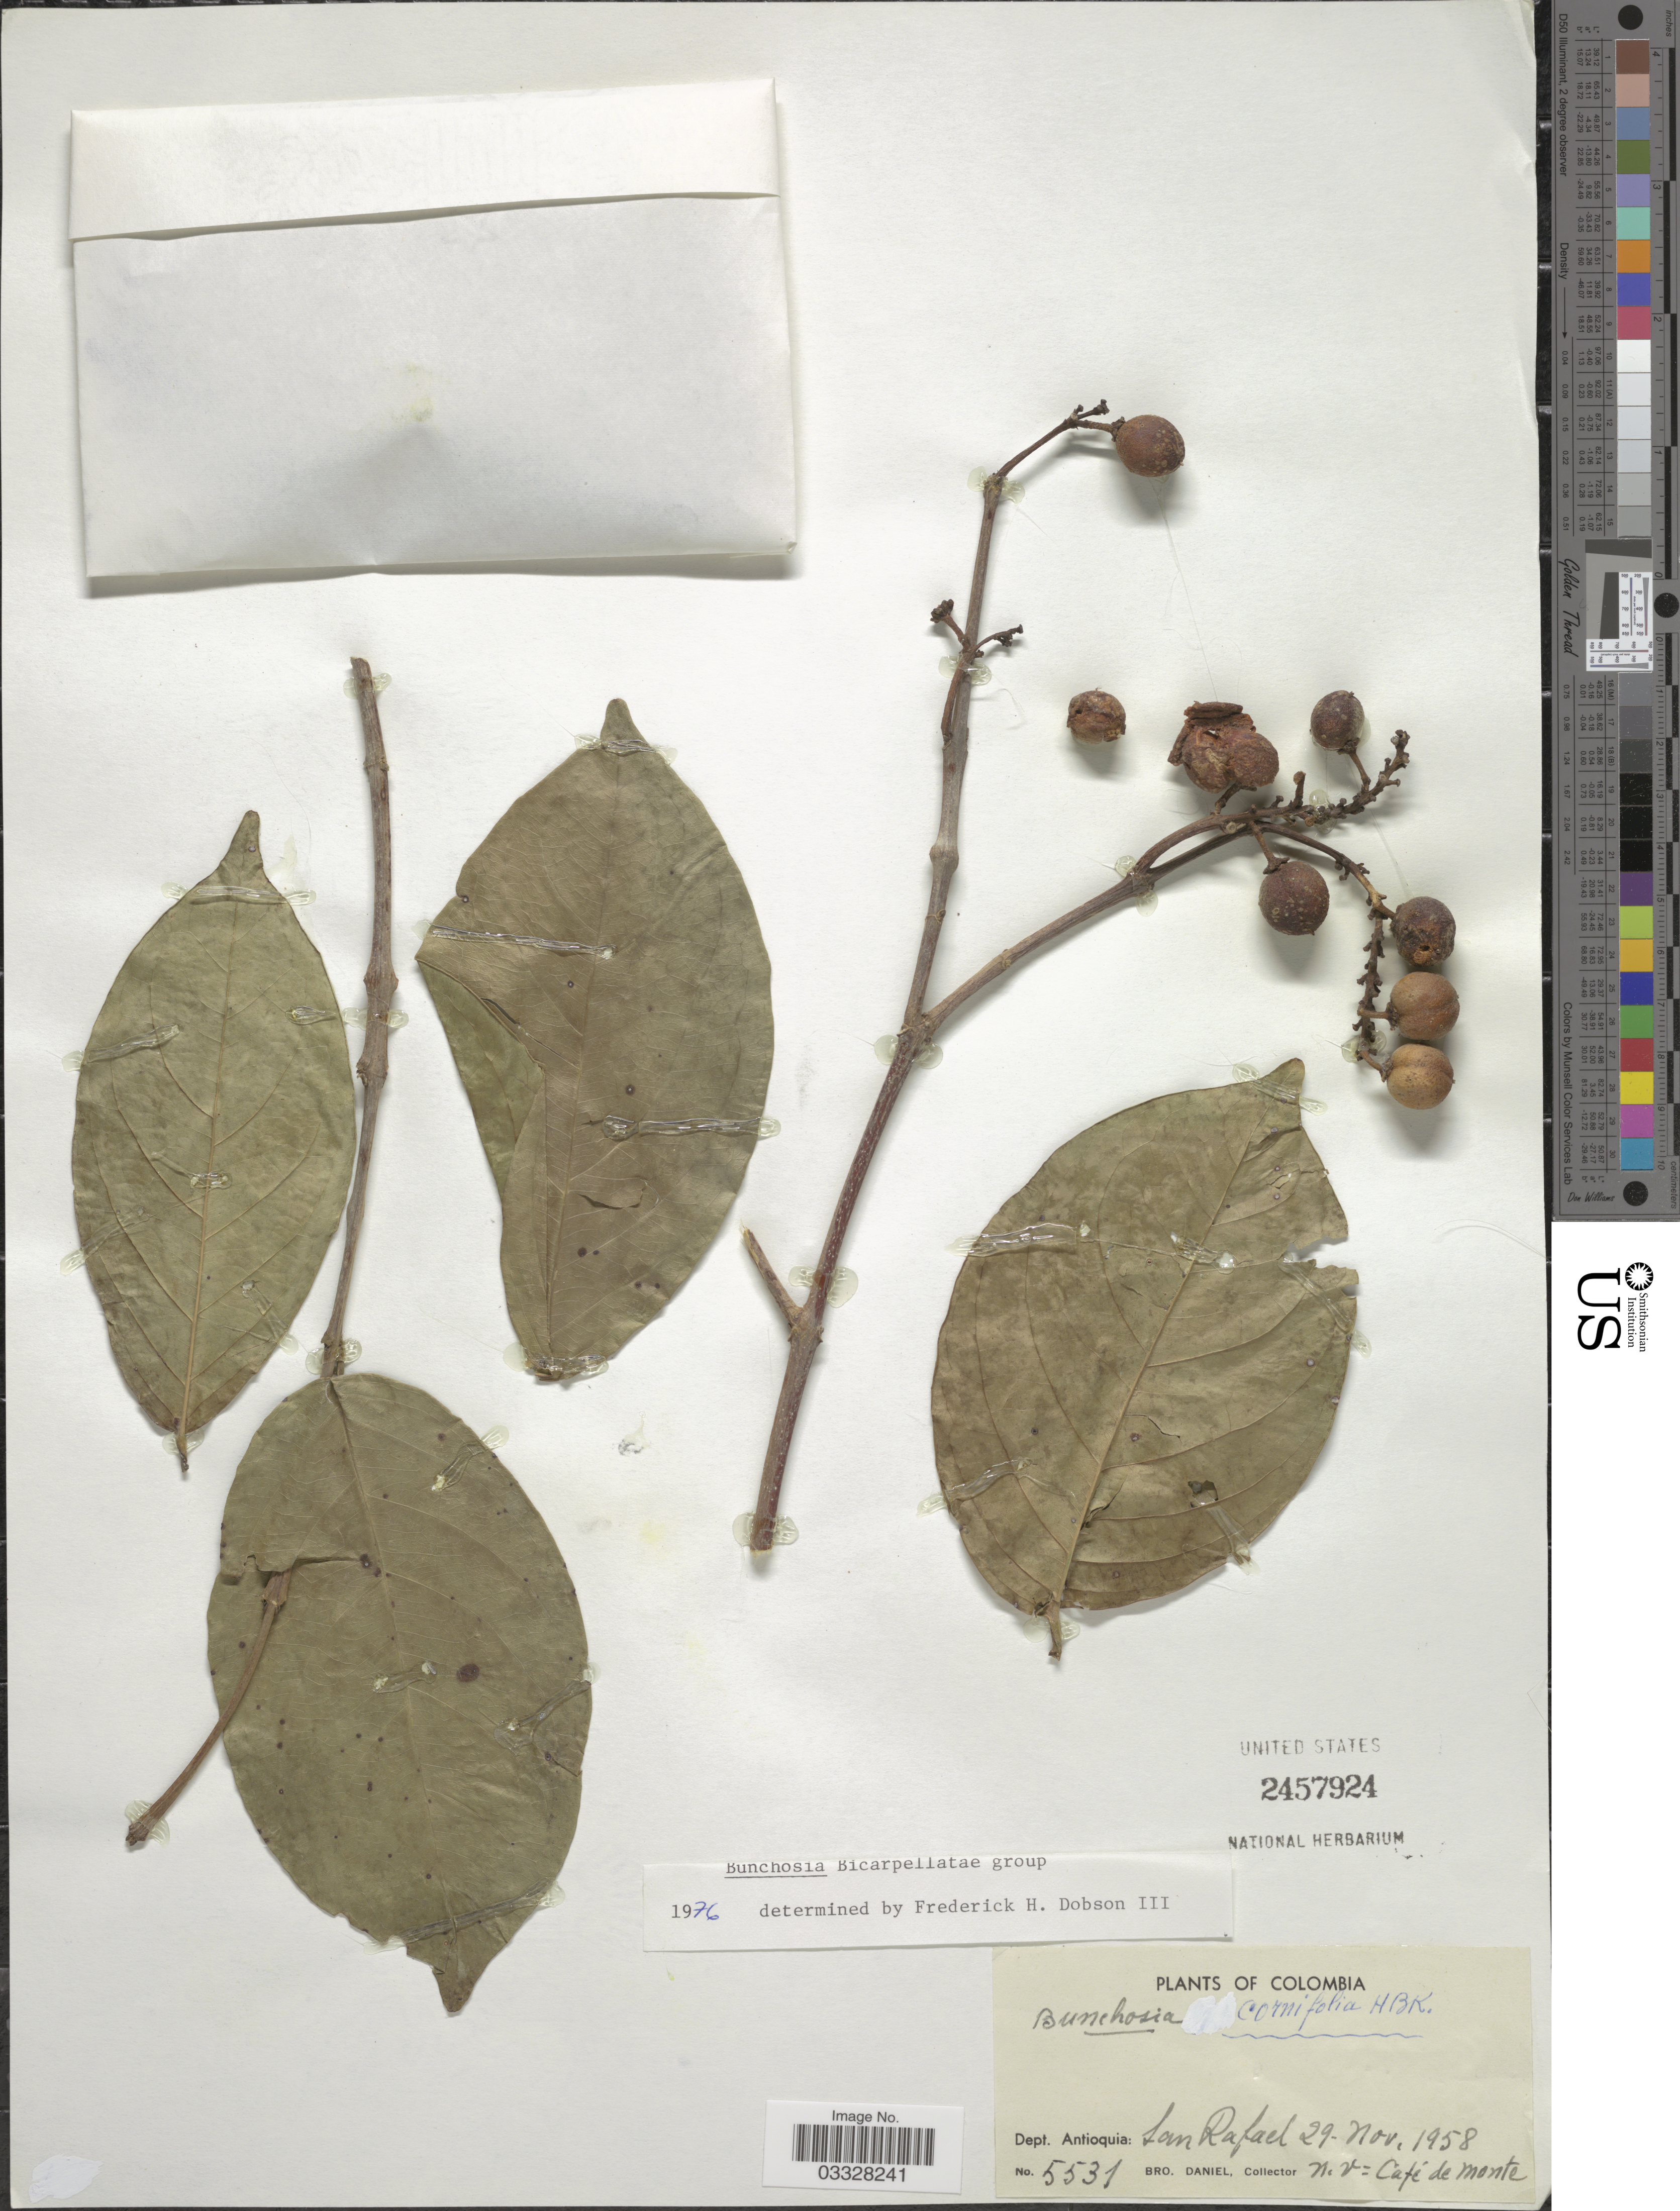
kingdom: Plantae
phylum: Tracheophyta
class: Magnoliopsida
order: Malpighiales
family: Malpighiaceae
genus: Bunchosia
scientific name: Bunchosia cornifolia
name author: Kunth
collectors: Bro. Daniel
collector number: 5531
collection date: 1958-11-29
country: Colombia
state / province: Antioquia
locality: Dept. Antioquia: San Rafael.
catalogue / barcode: US 2457924